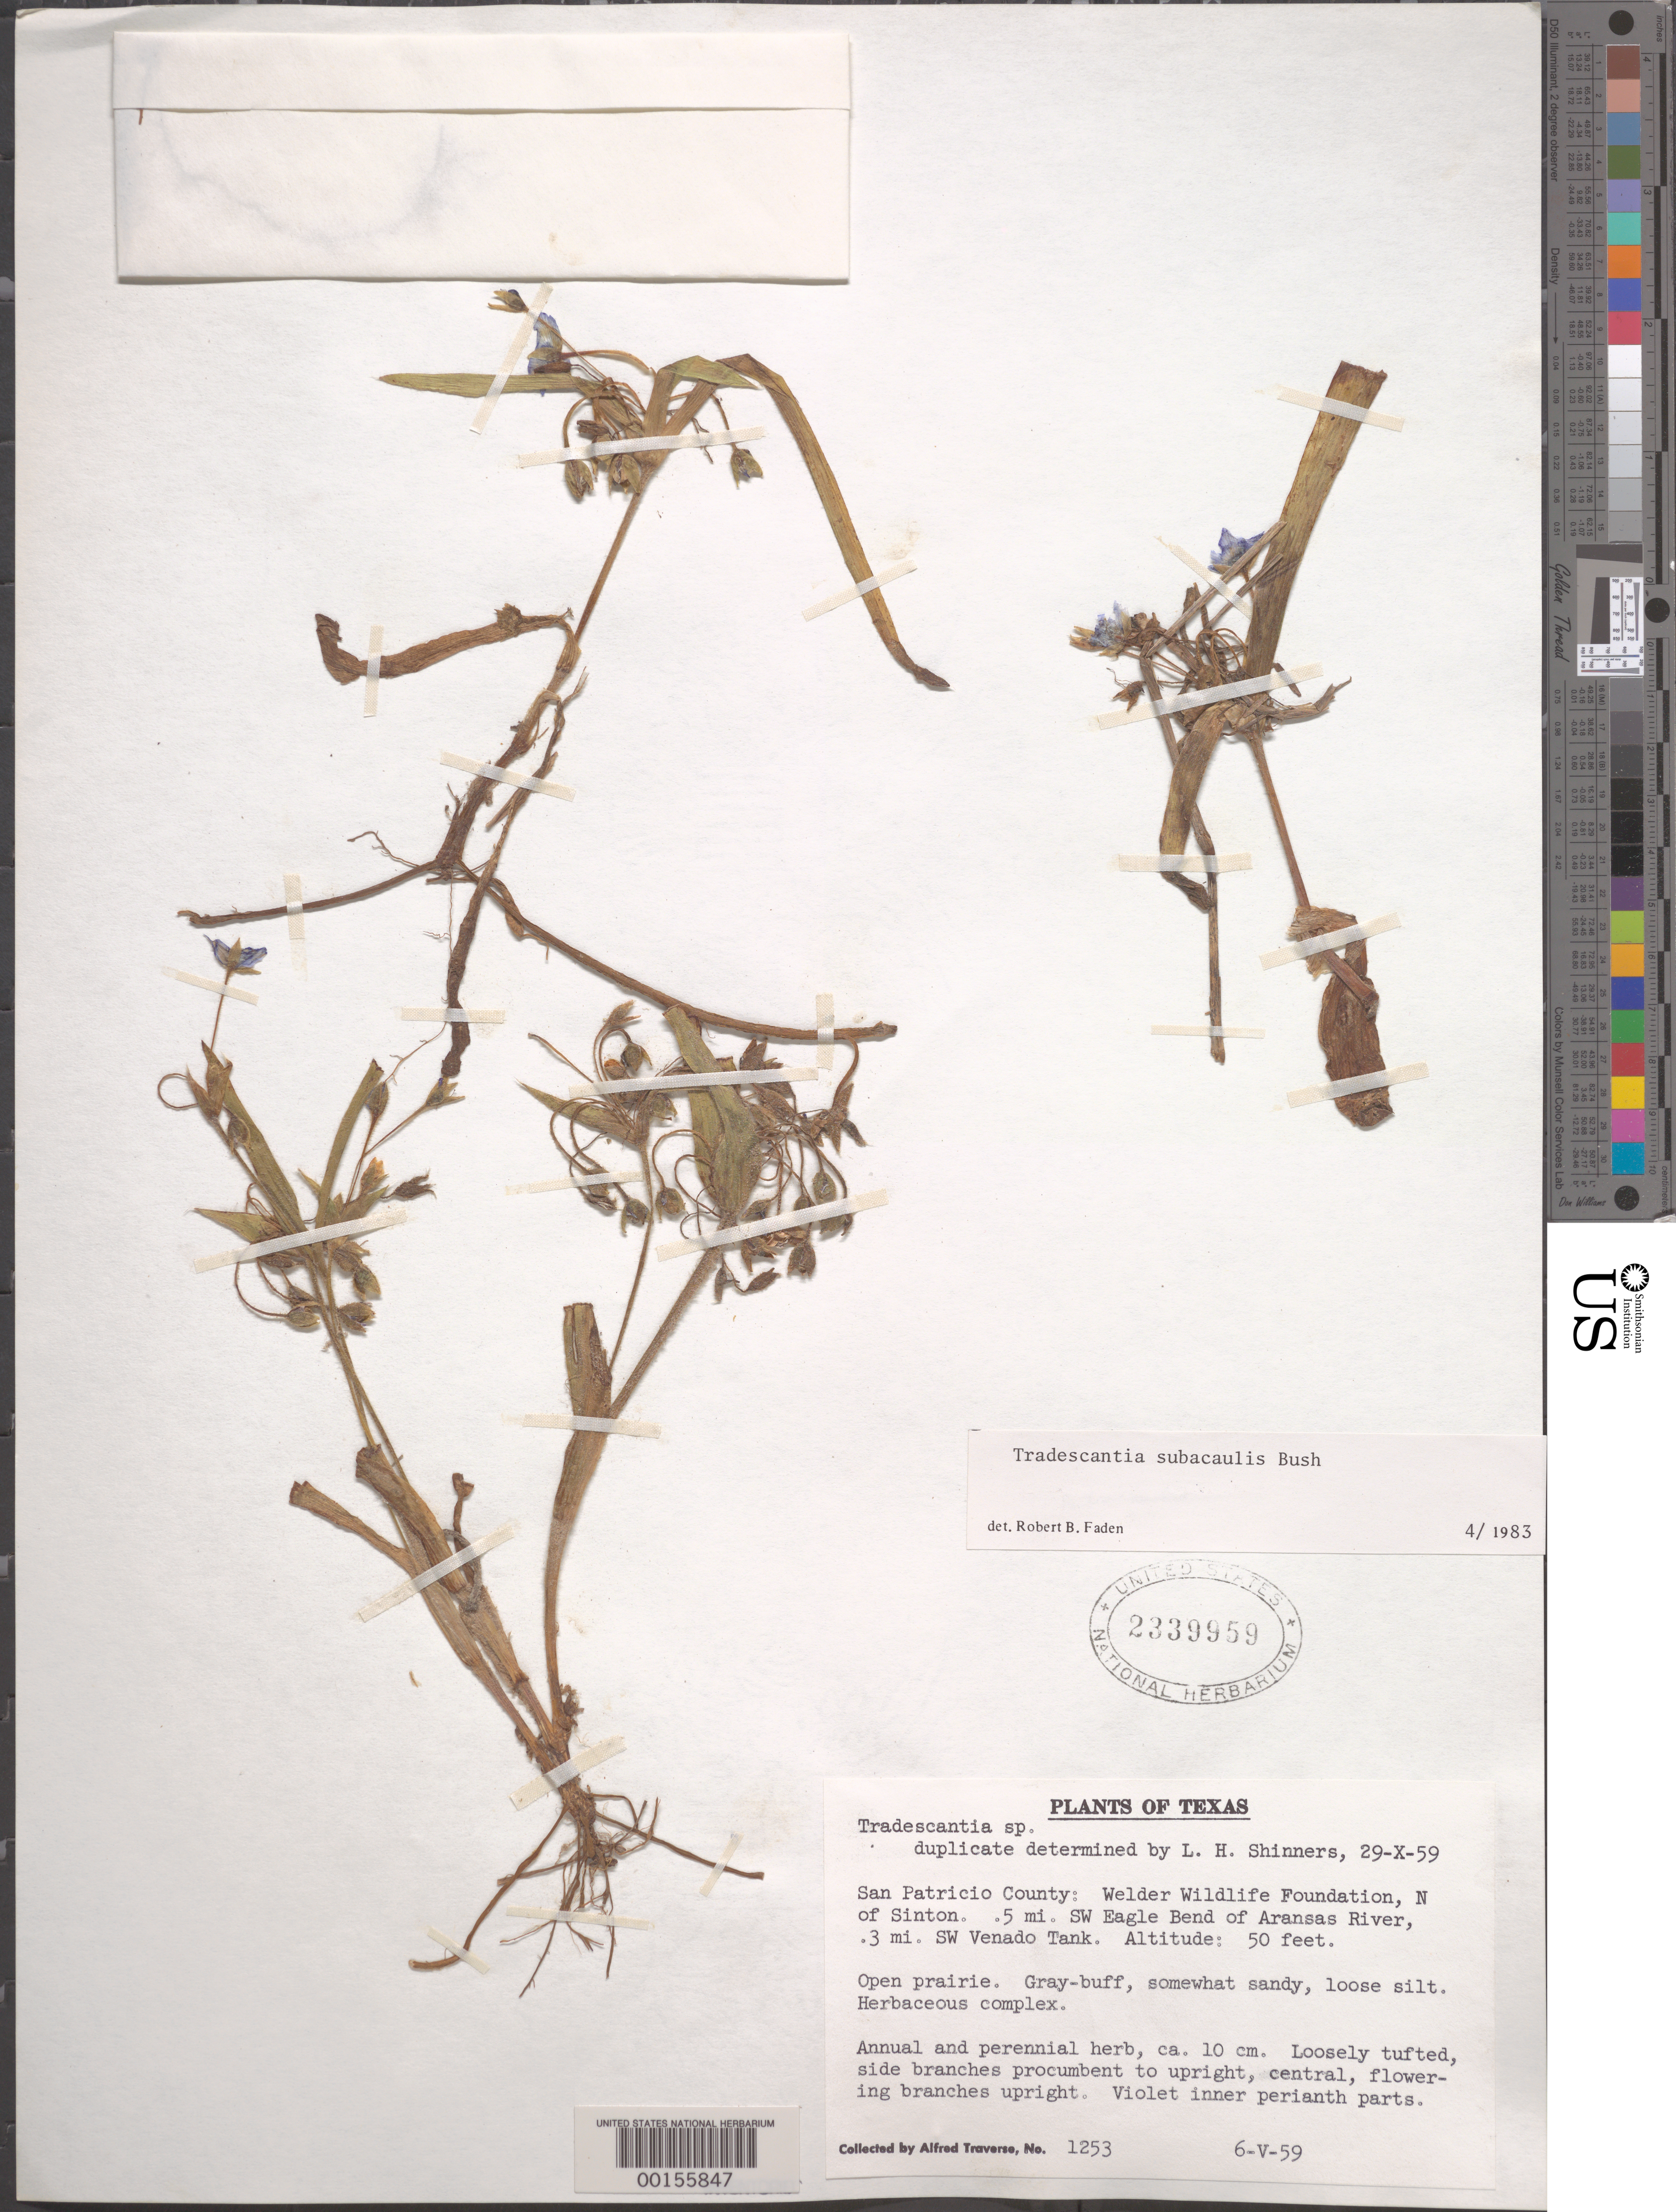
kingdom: Plantae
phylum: Tracheophyta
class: Liliopsida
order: Commelinales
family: Commelinaceae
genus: Tradescantia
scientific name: Tradescantia subacaulis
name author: Bush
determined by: Faden, Robert B., (US), Smithsonian Institution - National Museum of Natural History (UNITED STATES)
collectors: A. Traverse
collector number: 1253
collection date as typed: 06 May 1959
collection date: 1959-05-06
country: United States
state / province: Texas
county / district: San Patricio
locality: Welder wildlife foundatation, n of sinton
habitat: Open prairie, sandy loose silt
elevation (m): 15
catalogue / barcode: US 2339959